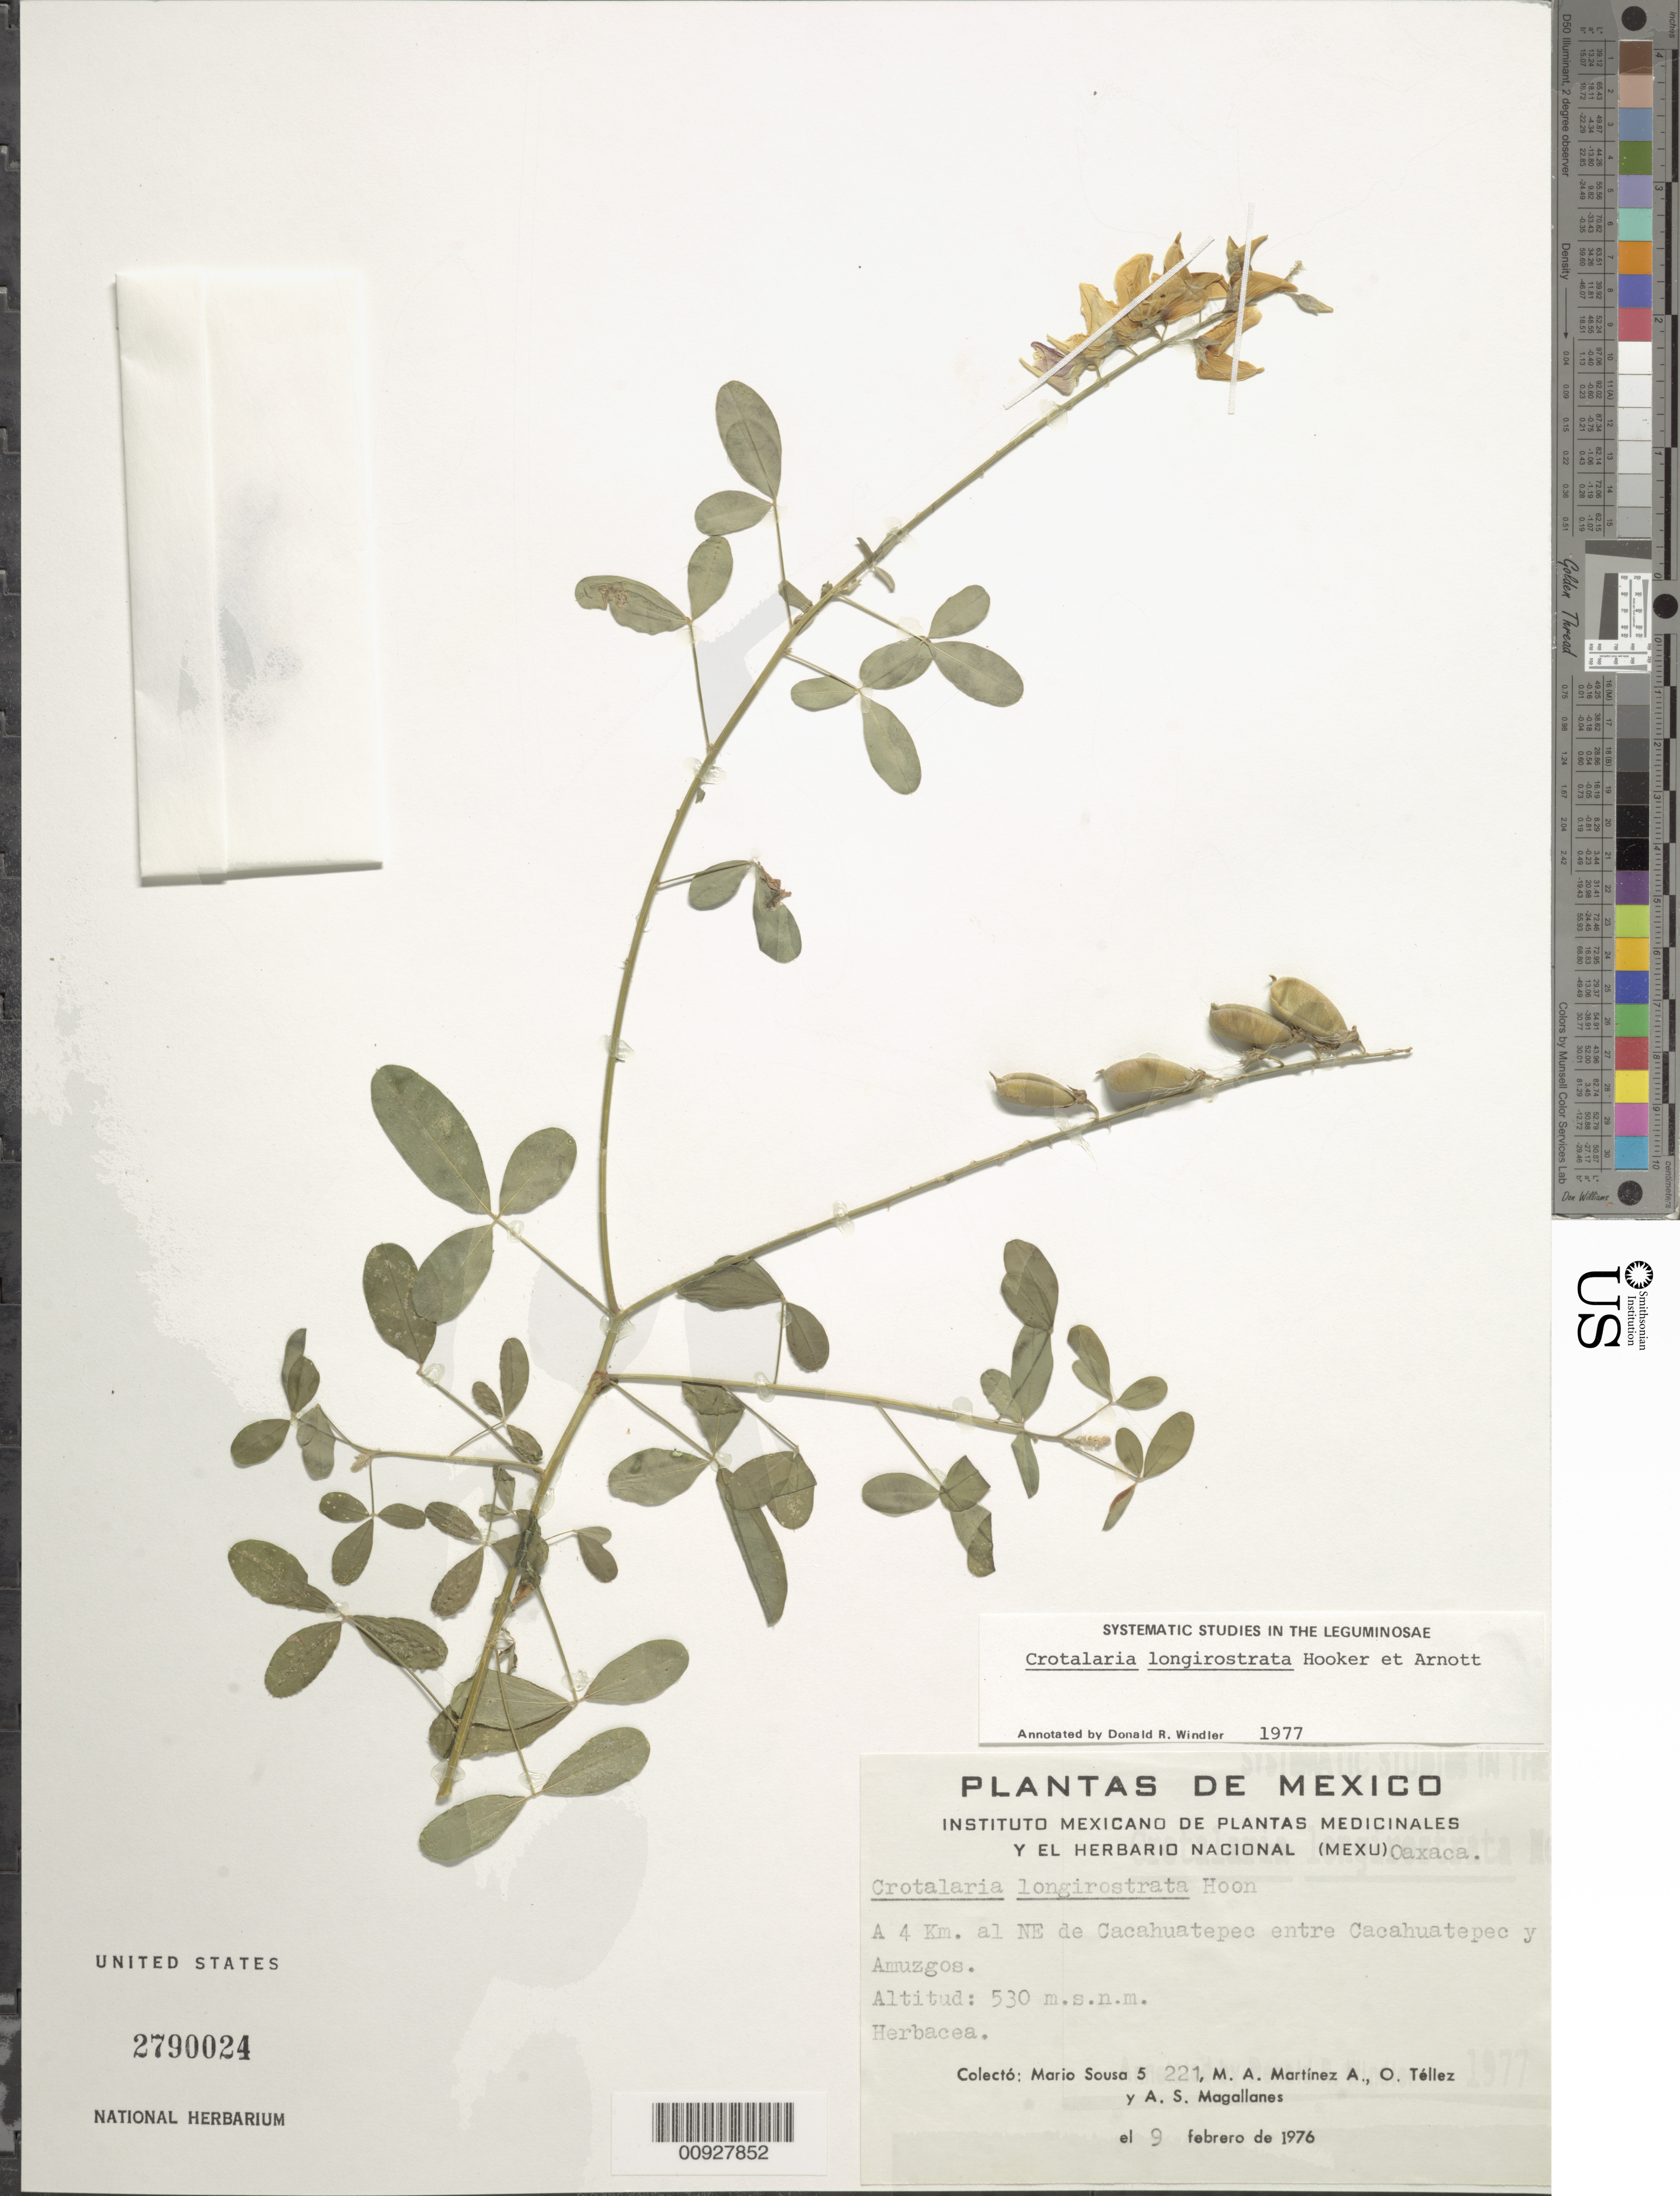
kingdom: Plantae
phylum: Tracheophyta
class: Magnoliopsida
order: Fabales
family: Fabaceae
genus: Crotalaria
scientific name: Crotalaria longirostrata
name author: Hook. & Arn.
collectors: M. Sousa S., M. A. Martínez Alfaro, O. Téllez V. & A. Magallanes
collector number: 5221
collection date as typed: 09 Feb 1976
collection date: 1976-02-09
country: Mexico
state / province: Oaxaca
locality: A 4 km. al NE de Cacahuatepec entre Cacahuatepec y Amuzgos.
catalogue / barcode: US 2790024